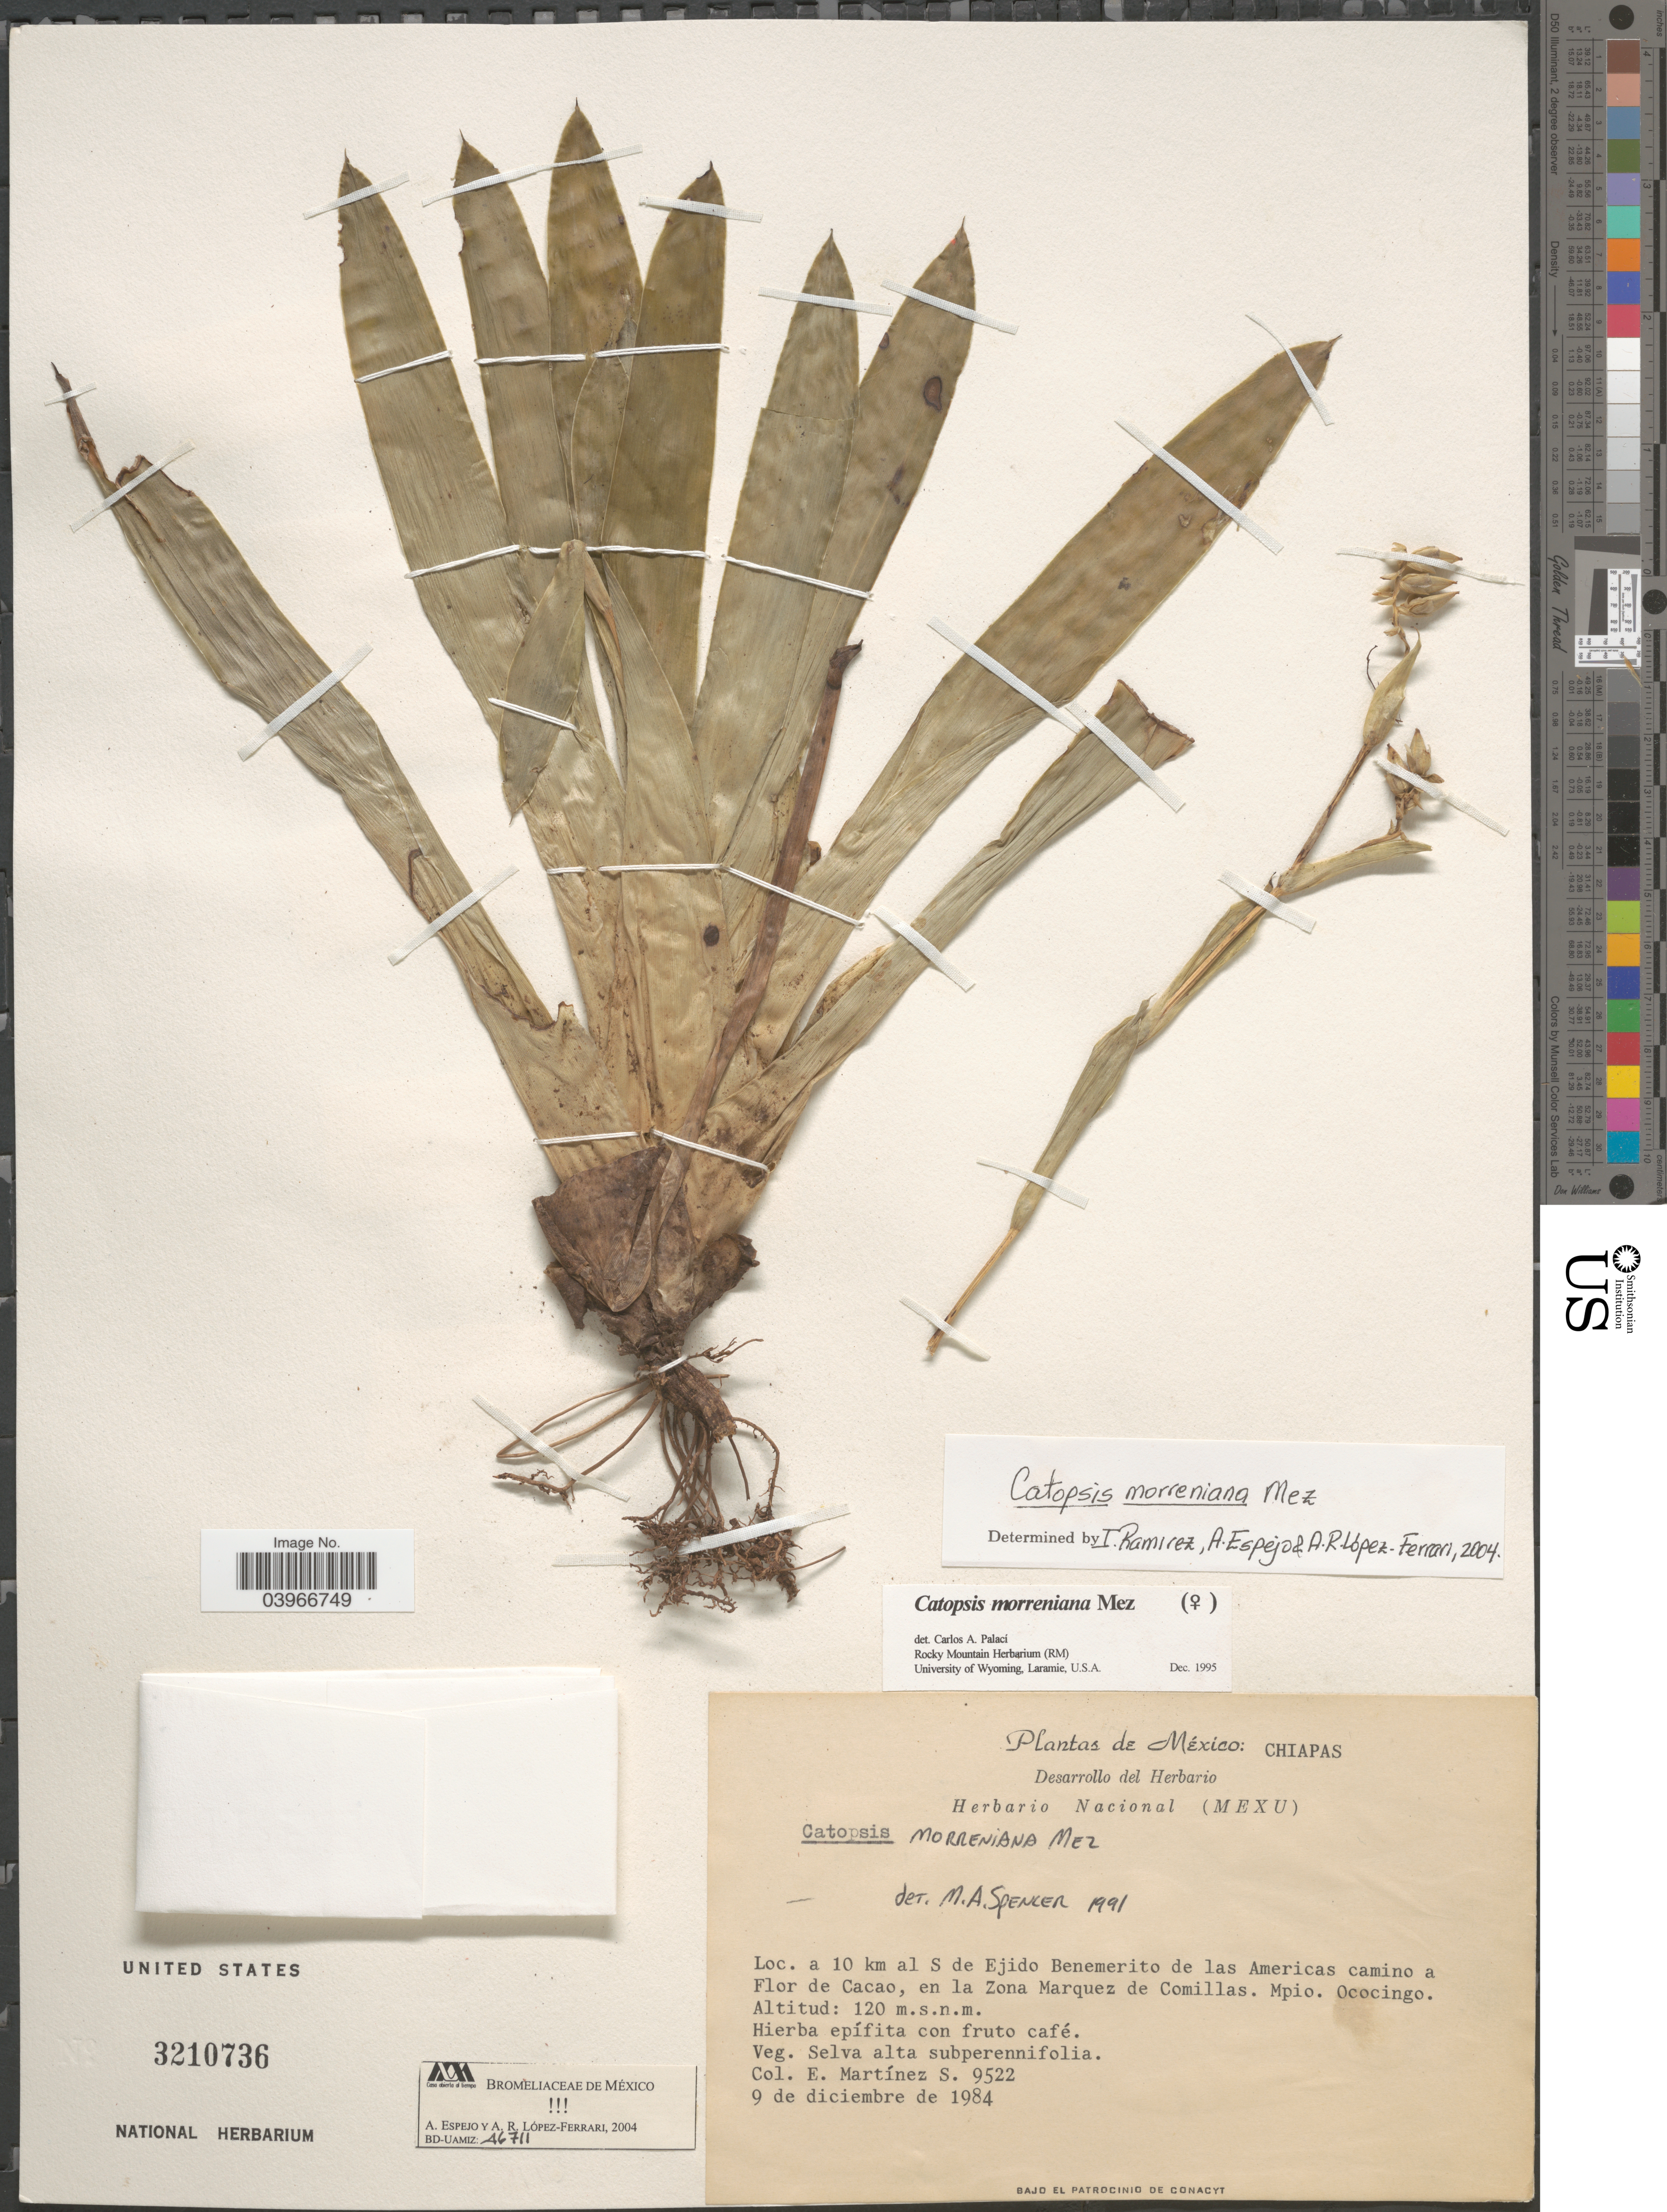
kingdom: Plantae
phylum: Tracheophyta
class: Liliopsida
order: Poales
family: Bromeliaceae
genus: Catopsis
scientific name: Catopsis morreniana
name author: Mez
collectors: E. M. Martínez S.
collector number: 9522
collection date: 1984-12-09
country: Mexico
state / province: Chiapas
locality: A 10 km al S de Ejido Benemerito de las Americas camino a Flor de Cacao, en la Zona Marquez de Comillas. Mpio. Ococingo.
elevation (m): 120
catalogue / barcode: US 3210736